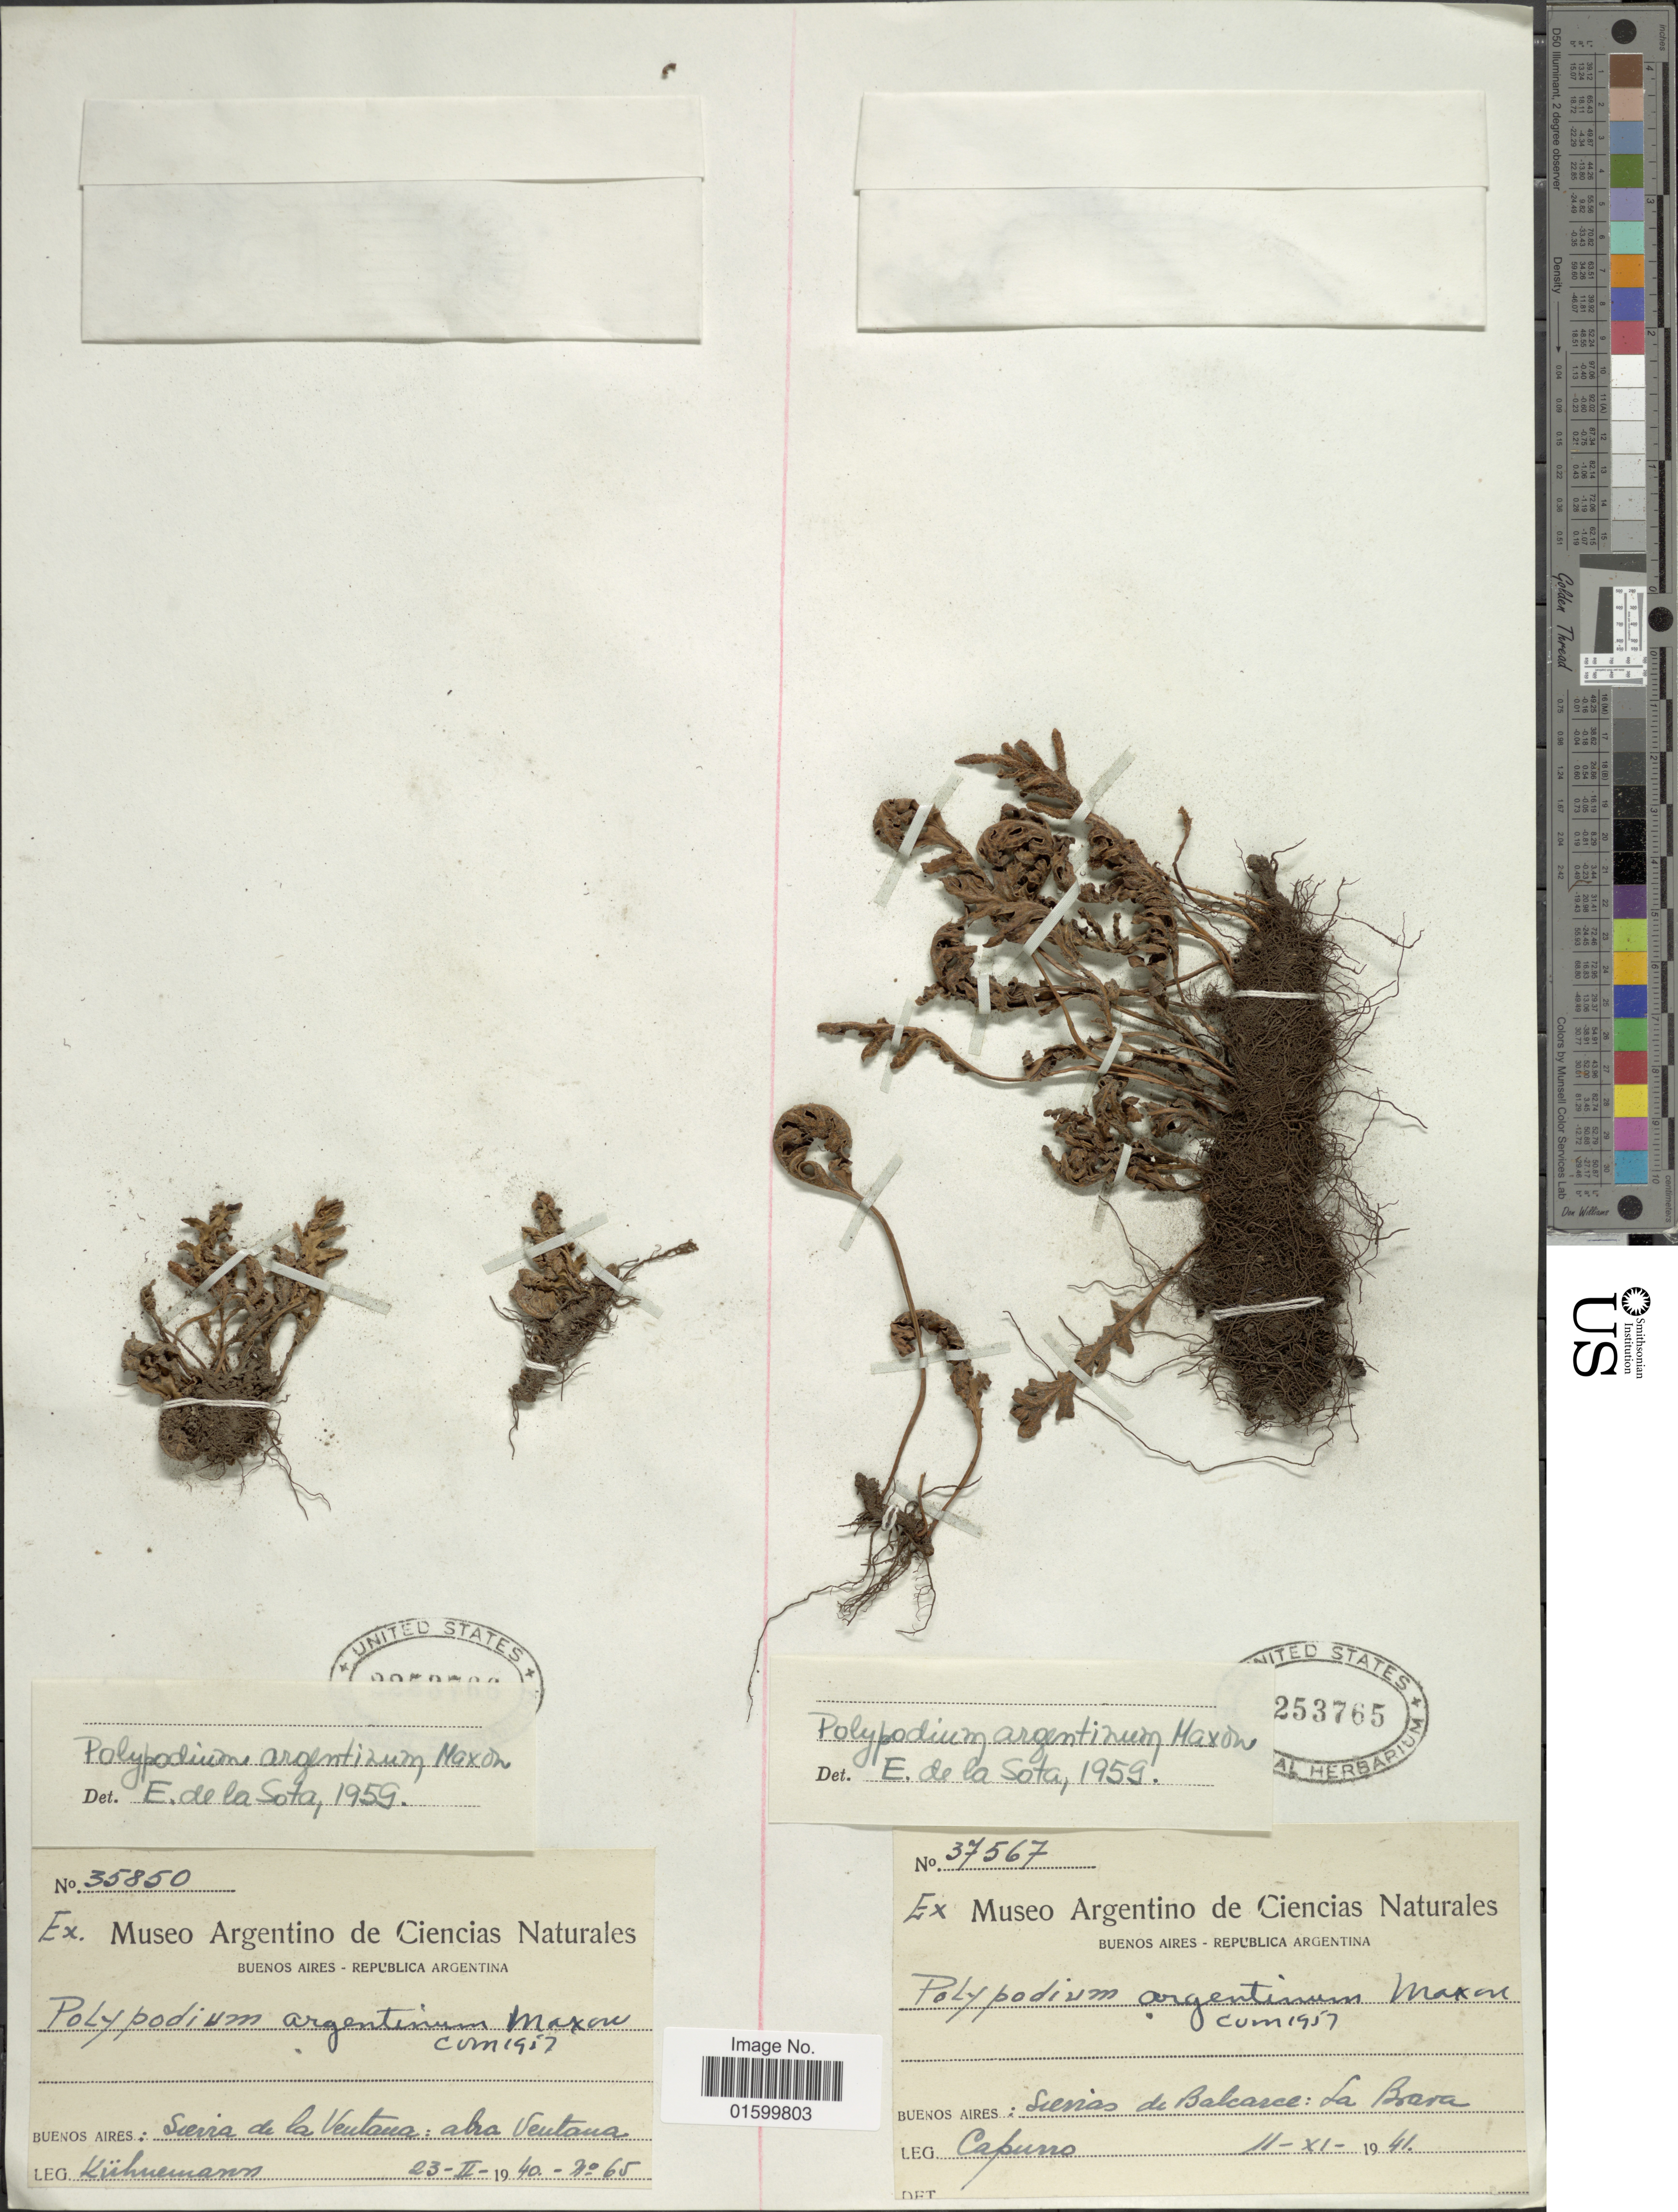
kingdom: Plantae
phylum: Tracheophyta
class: Polypodiopsida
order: Polypodiales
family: Polypodiaceae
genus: Pleopeltis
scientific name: Pleopeltis pinnatifida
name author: Gill.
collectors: Kuhuemann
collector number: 65/35850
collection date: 1940-02-23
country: Argentina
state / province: Buenos Aires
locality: Buenos Aires, Sierra de la Ventana: abra Ventana